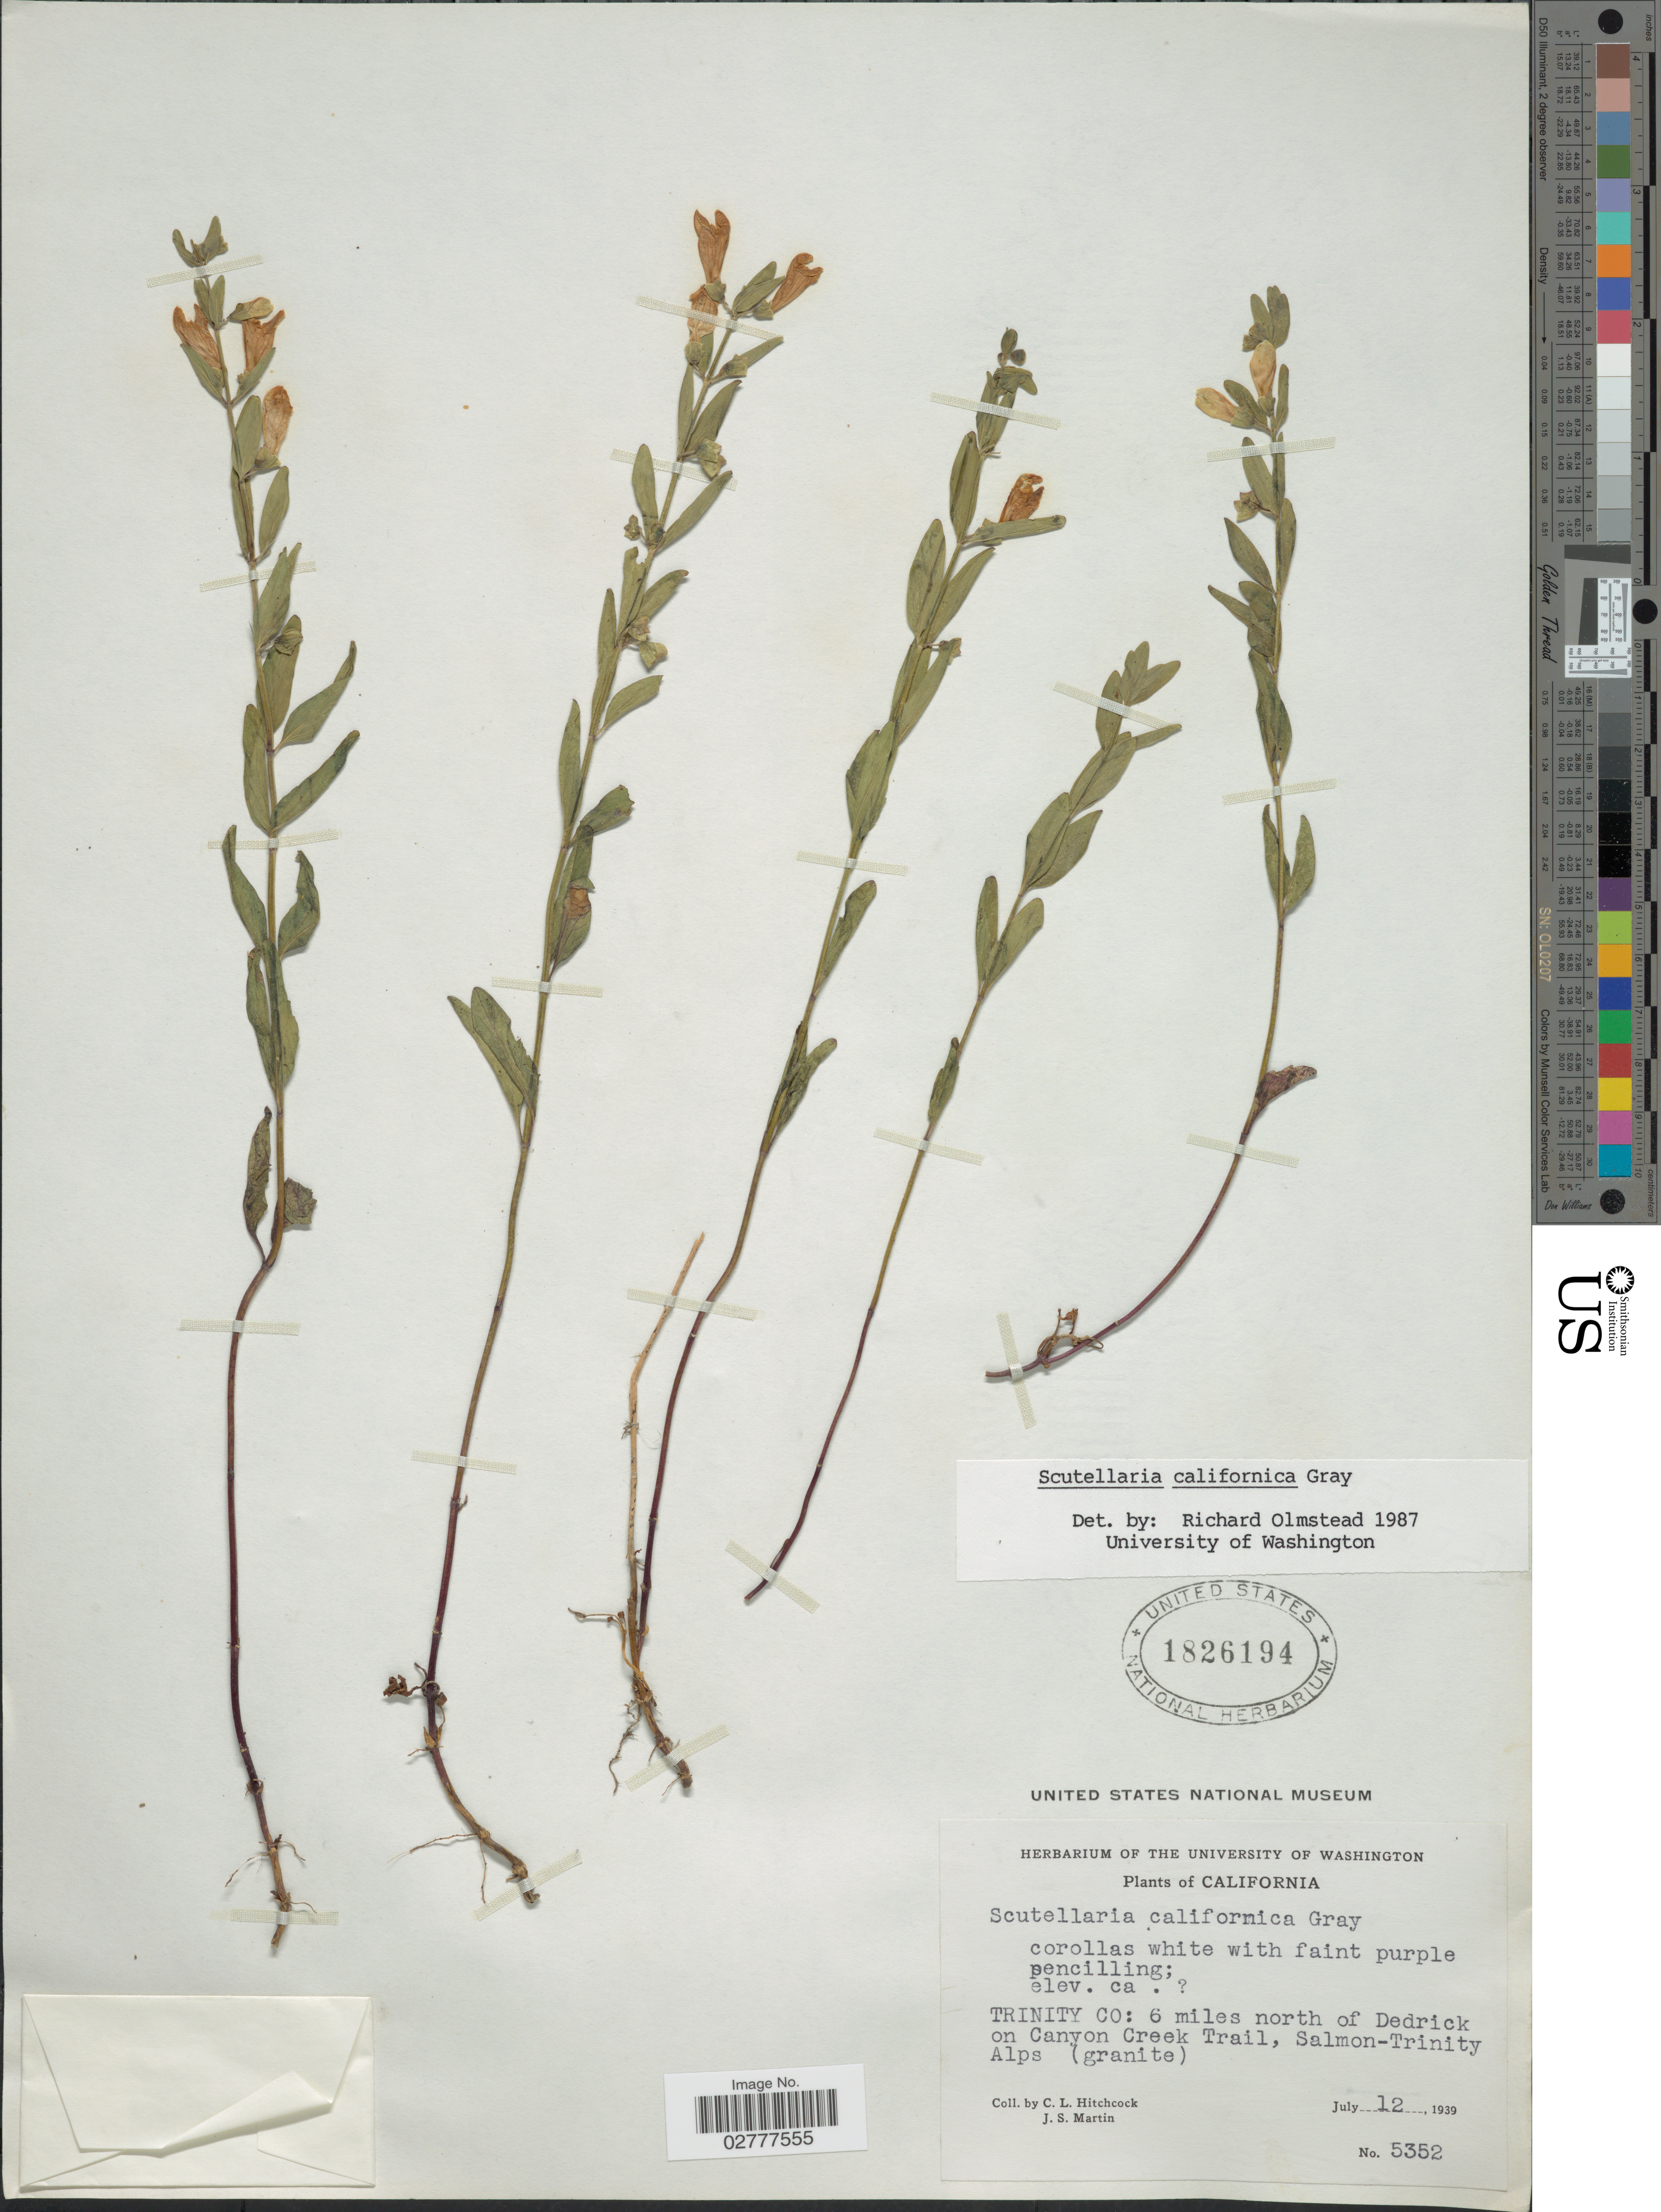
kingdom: Plantae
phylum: Tracheophyta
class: Magnoliopsida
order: Lamiales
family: Lamiaceae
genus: Scutellaria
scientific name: Scutellaria californica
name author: A. Gray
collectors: C. L. Hitchcock & J. S. Martin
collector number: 5352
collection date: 1939-07-12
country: United States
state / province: California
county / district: Trinity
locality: Trinity Co: 6 miles north of Dedrick on Canyon Creek Trail, Salmon-Trinity Alps.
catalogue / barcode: US 1826194